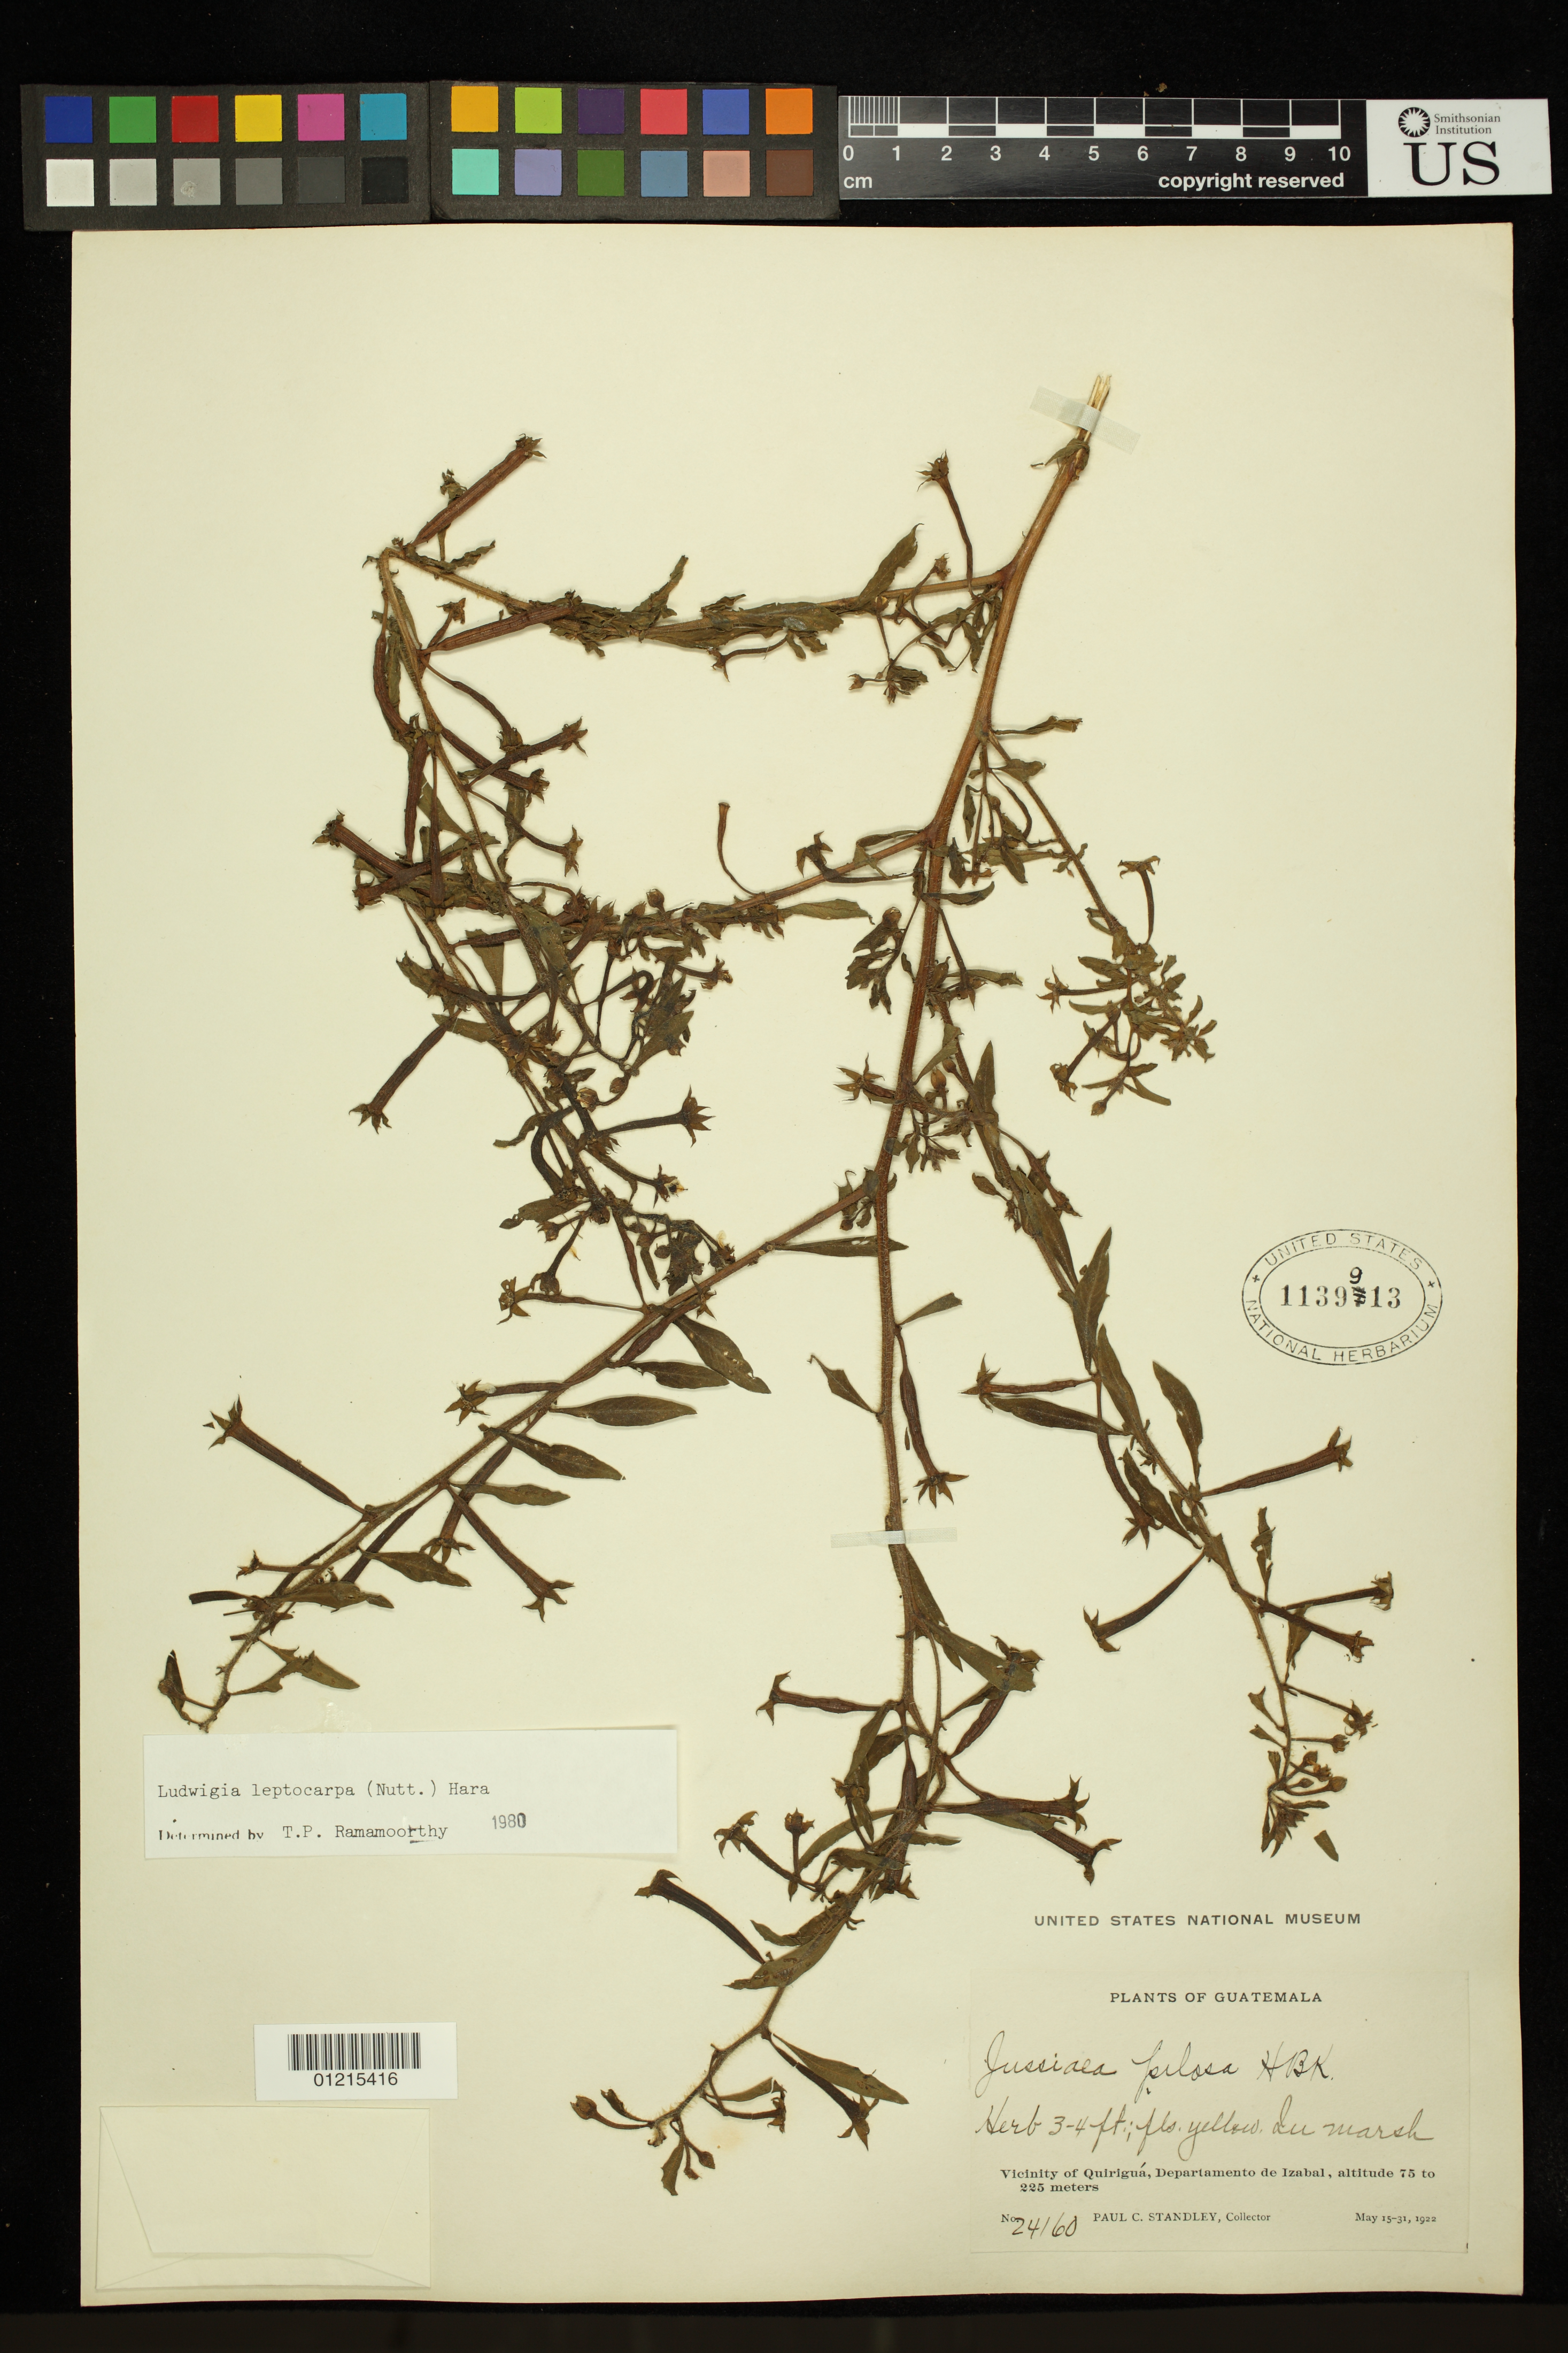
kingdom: Plantae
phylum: Tracheophyta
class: Magnoliopsida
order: Myrtales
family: Onagraceae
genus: Ludwigia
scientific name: Ludwigia leptocarpa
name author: (Nutt.) H. Hara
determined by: Ramamoorthy, T. P.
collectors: P. C. Standley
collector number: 24160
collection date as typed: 15 May 1922 to 31 Mar 1922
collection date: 1922-03-31/1922-05-15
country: Guatemala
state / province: Izabal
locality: Vicinity of Quiriguá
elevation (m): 75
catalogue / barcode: US 1139913